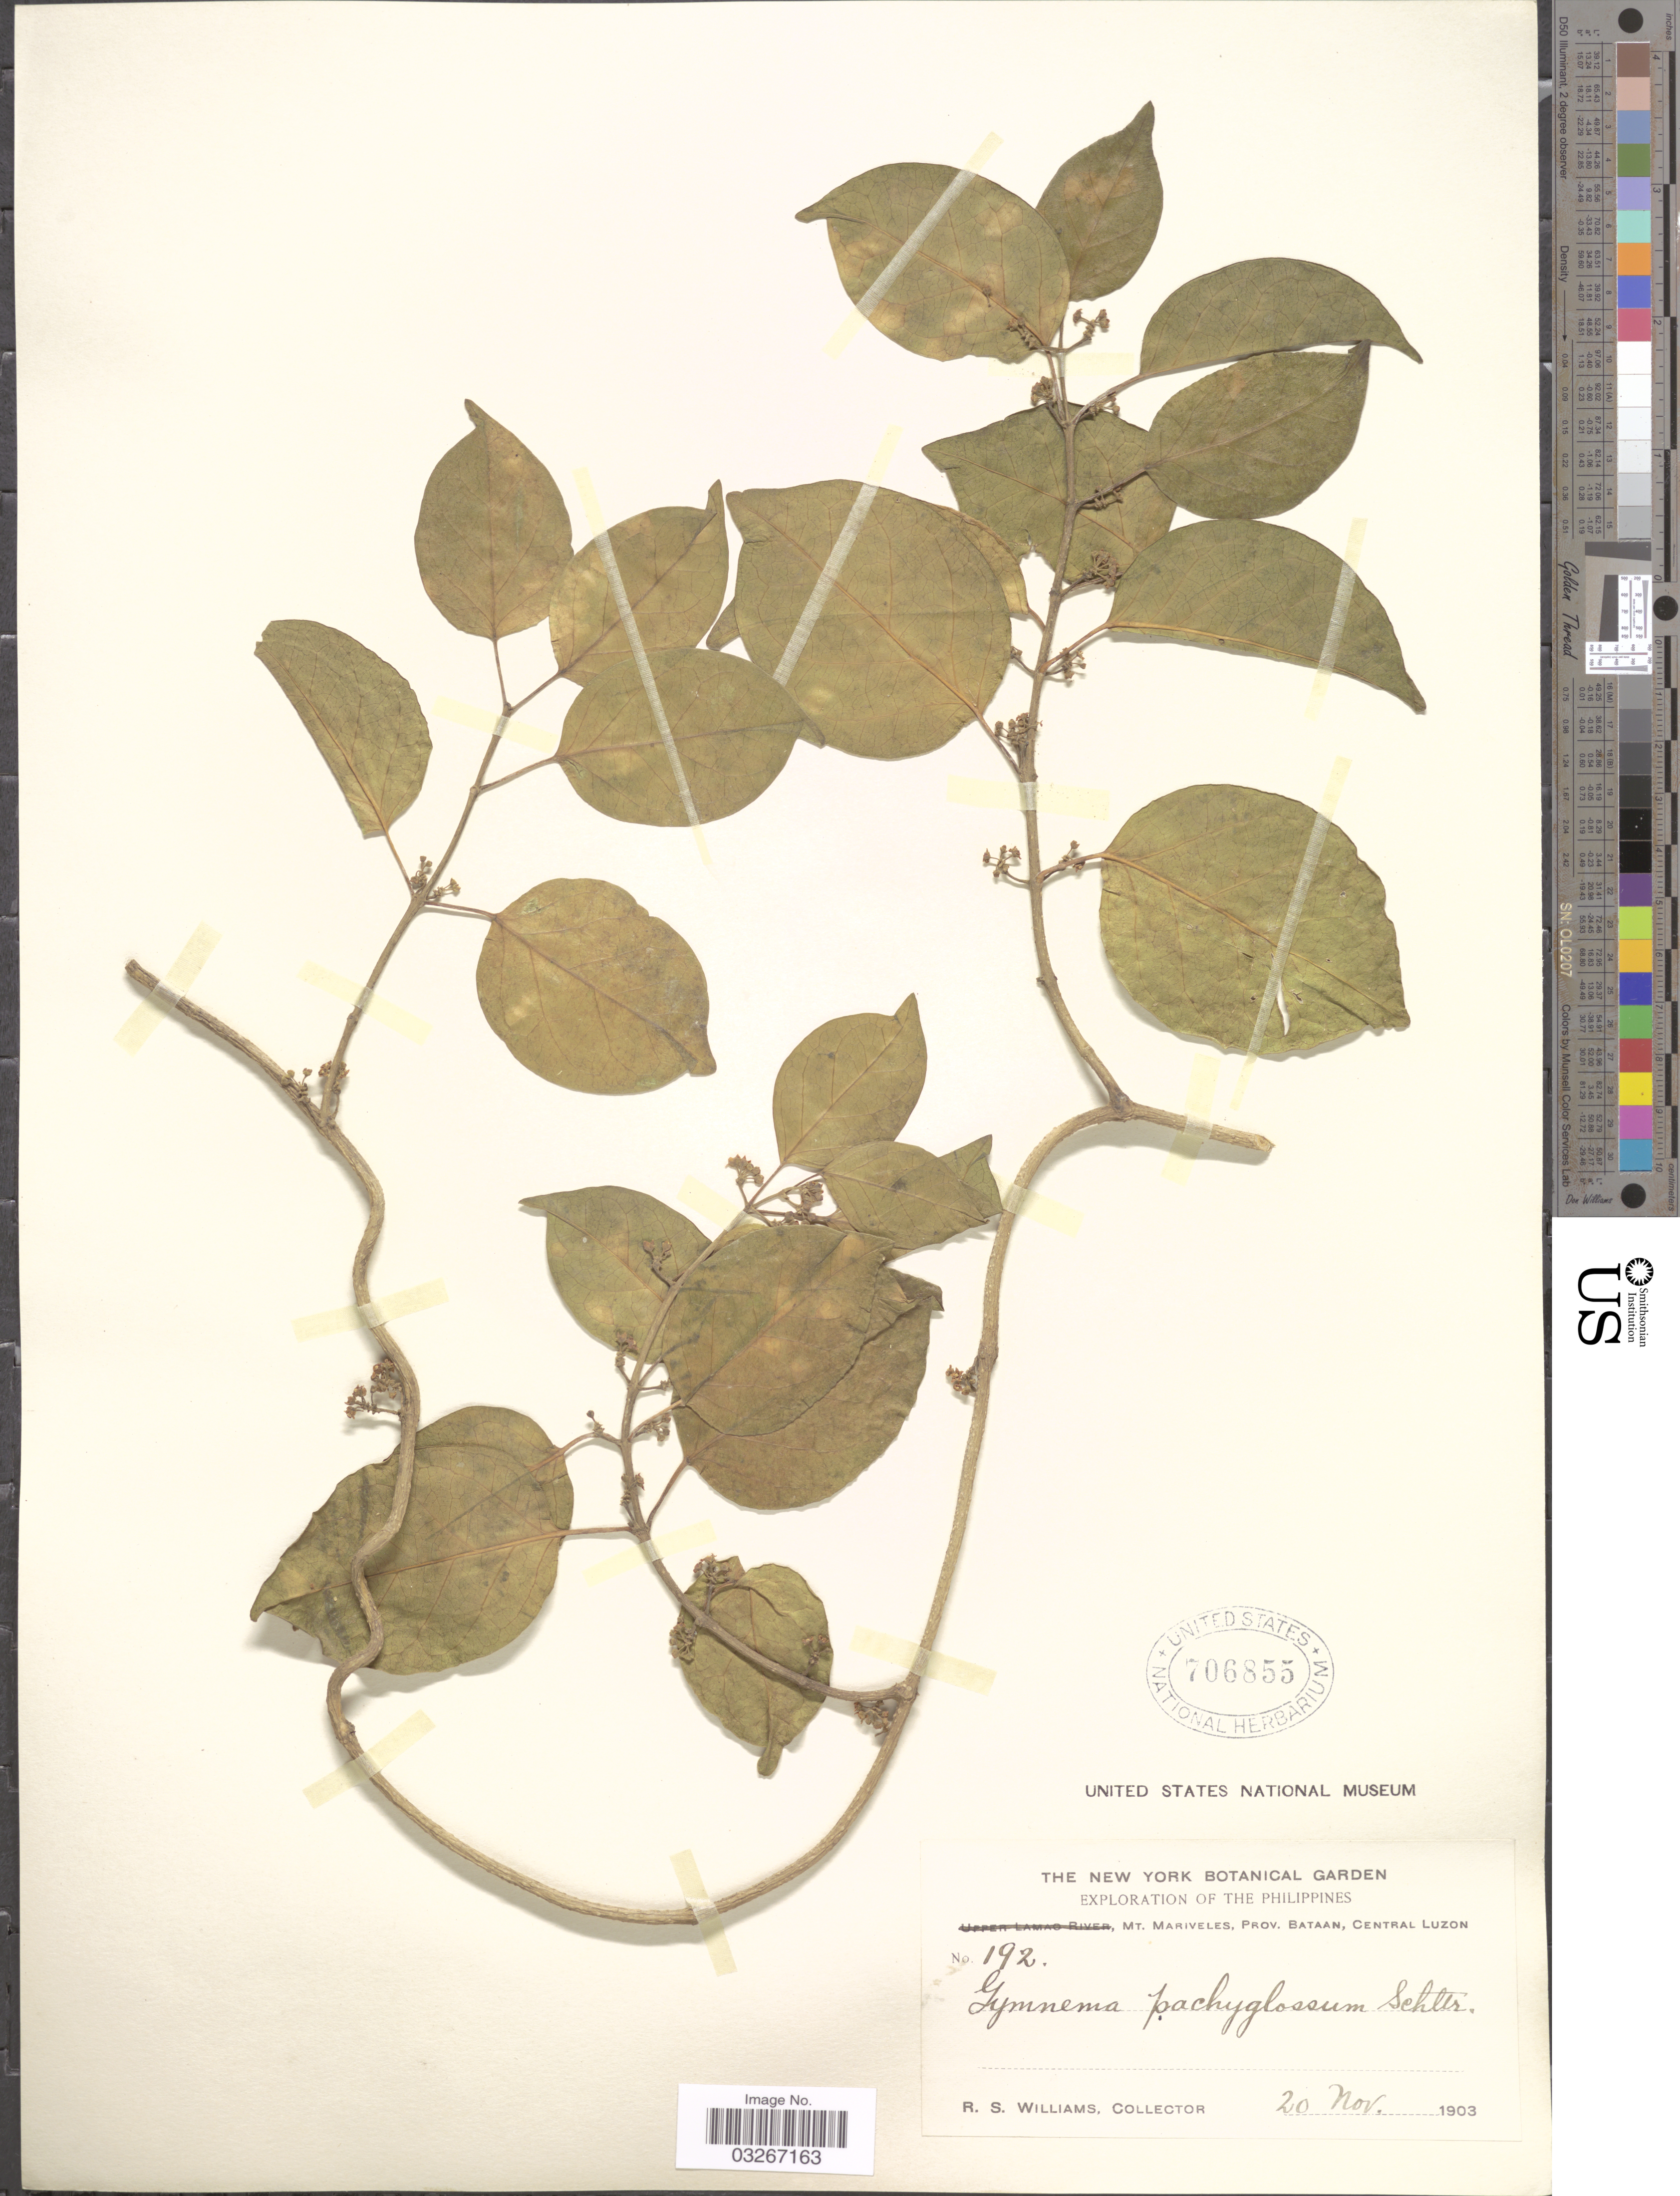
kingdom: Plantae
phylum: Tracheophyta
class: Magnoliopsida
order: Gentianales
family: Apocynaceae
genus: Gymnema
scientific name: Gymnema pachyglossum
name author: Schltr.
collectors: R. S. Williams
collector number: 192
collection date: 1903-11-20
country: Philippines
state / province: Central Luzon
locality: Mt. Mariveles, Prov. Bataan, Central Luzon.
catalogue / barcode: US 706855